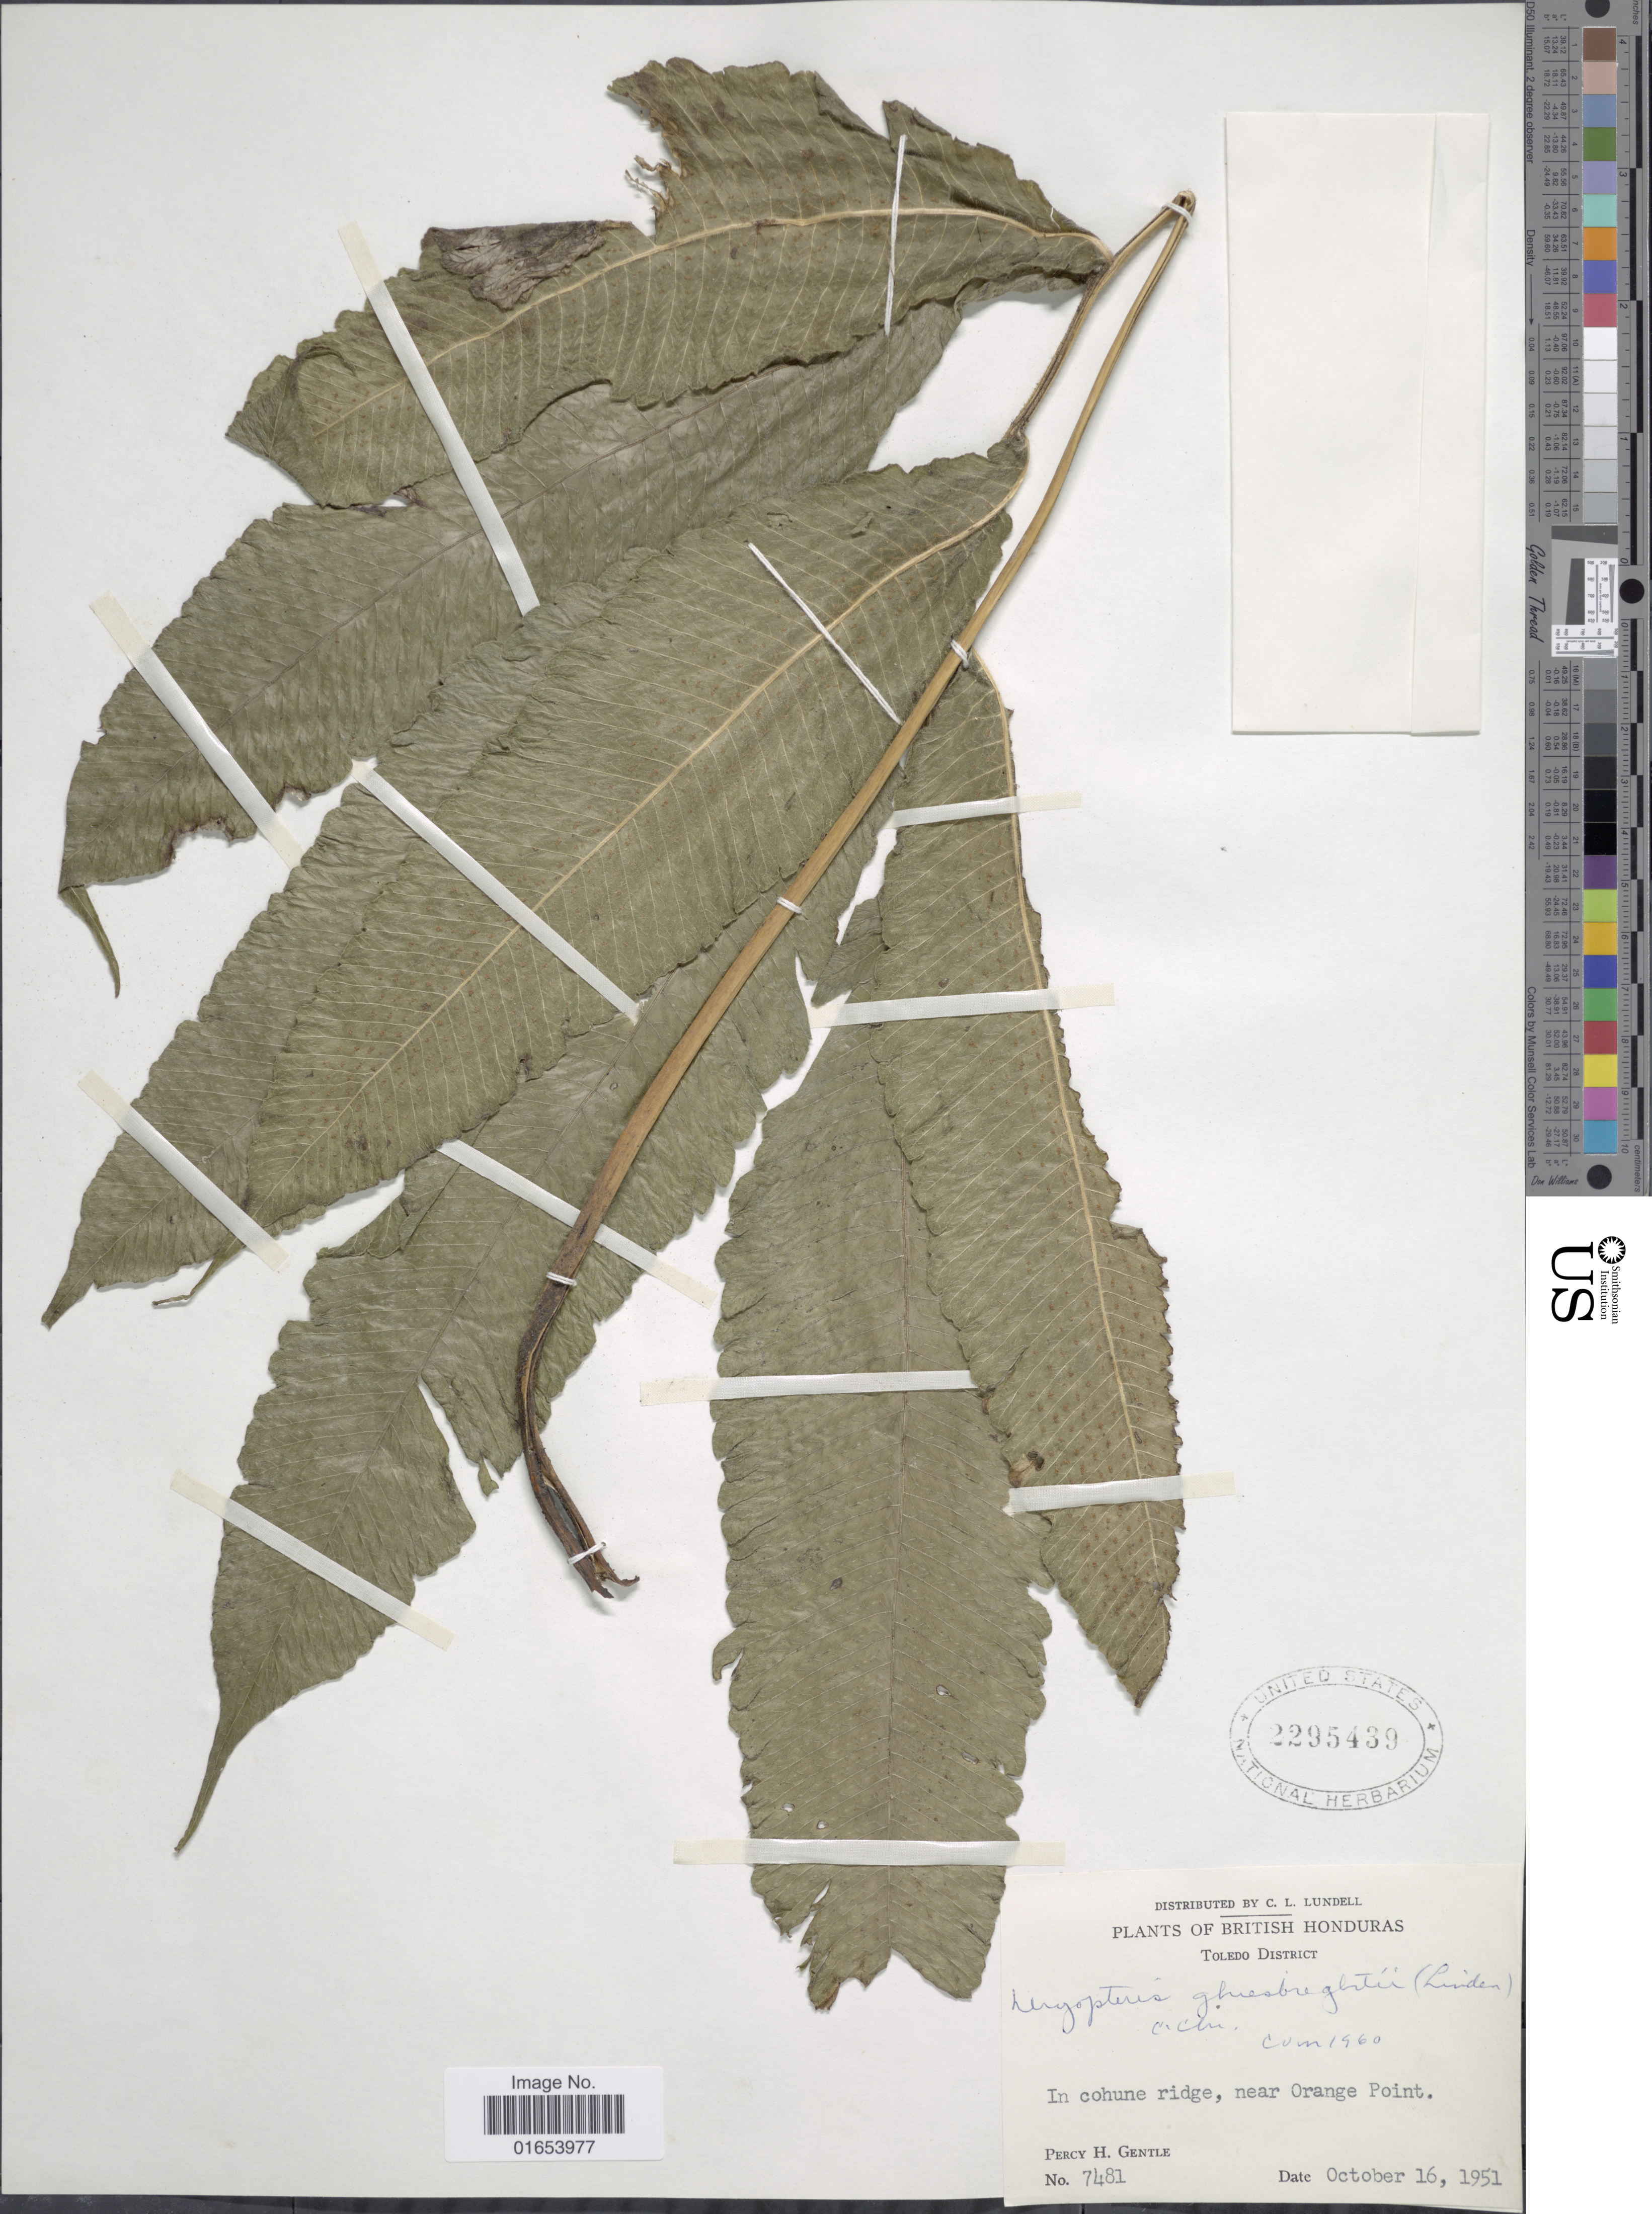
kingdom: Plantae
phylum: Tracheophyta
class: Polypodiopsida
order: Polypodiales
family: Thelypteridaceae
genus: Goniopteris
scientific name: Goniopteris ghiesbreghtii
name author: (Linden) J. Sm.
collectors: P. H. Gentle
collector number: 7481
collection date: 1951-10-16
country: Belize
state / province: Toledo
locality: British Honduras, Toledo, in cohune ridge, near Orange point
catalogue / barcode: US 2295439